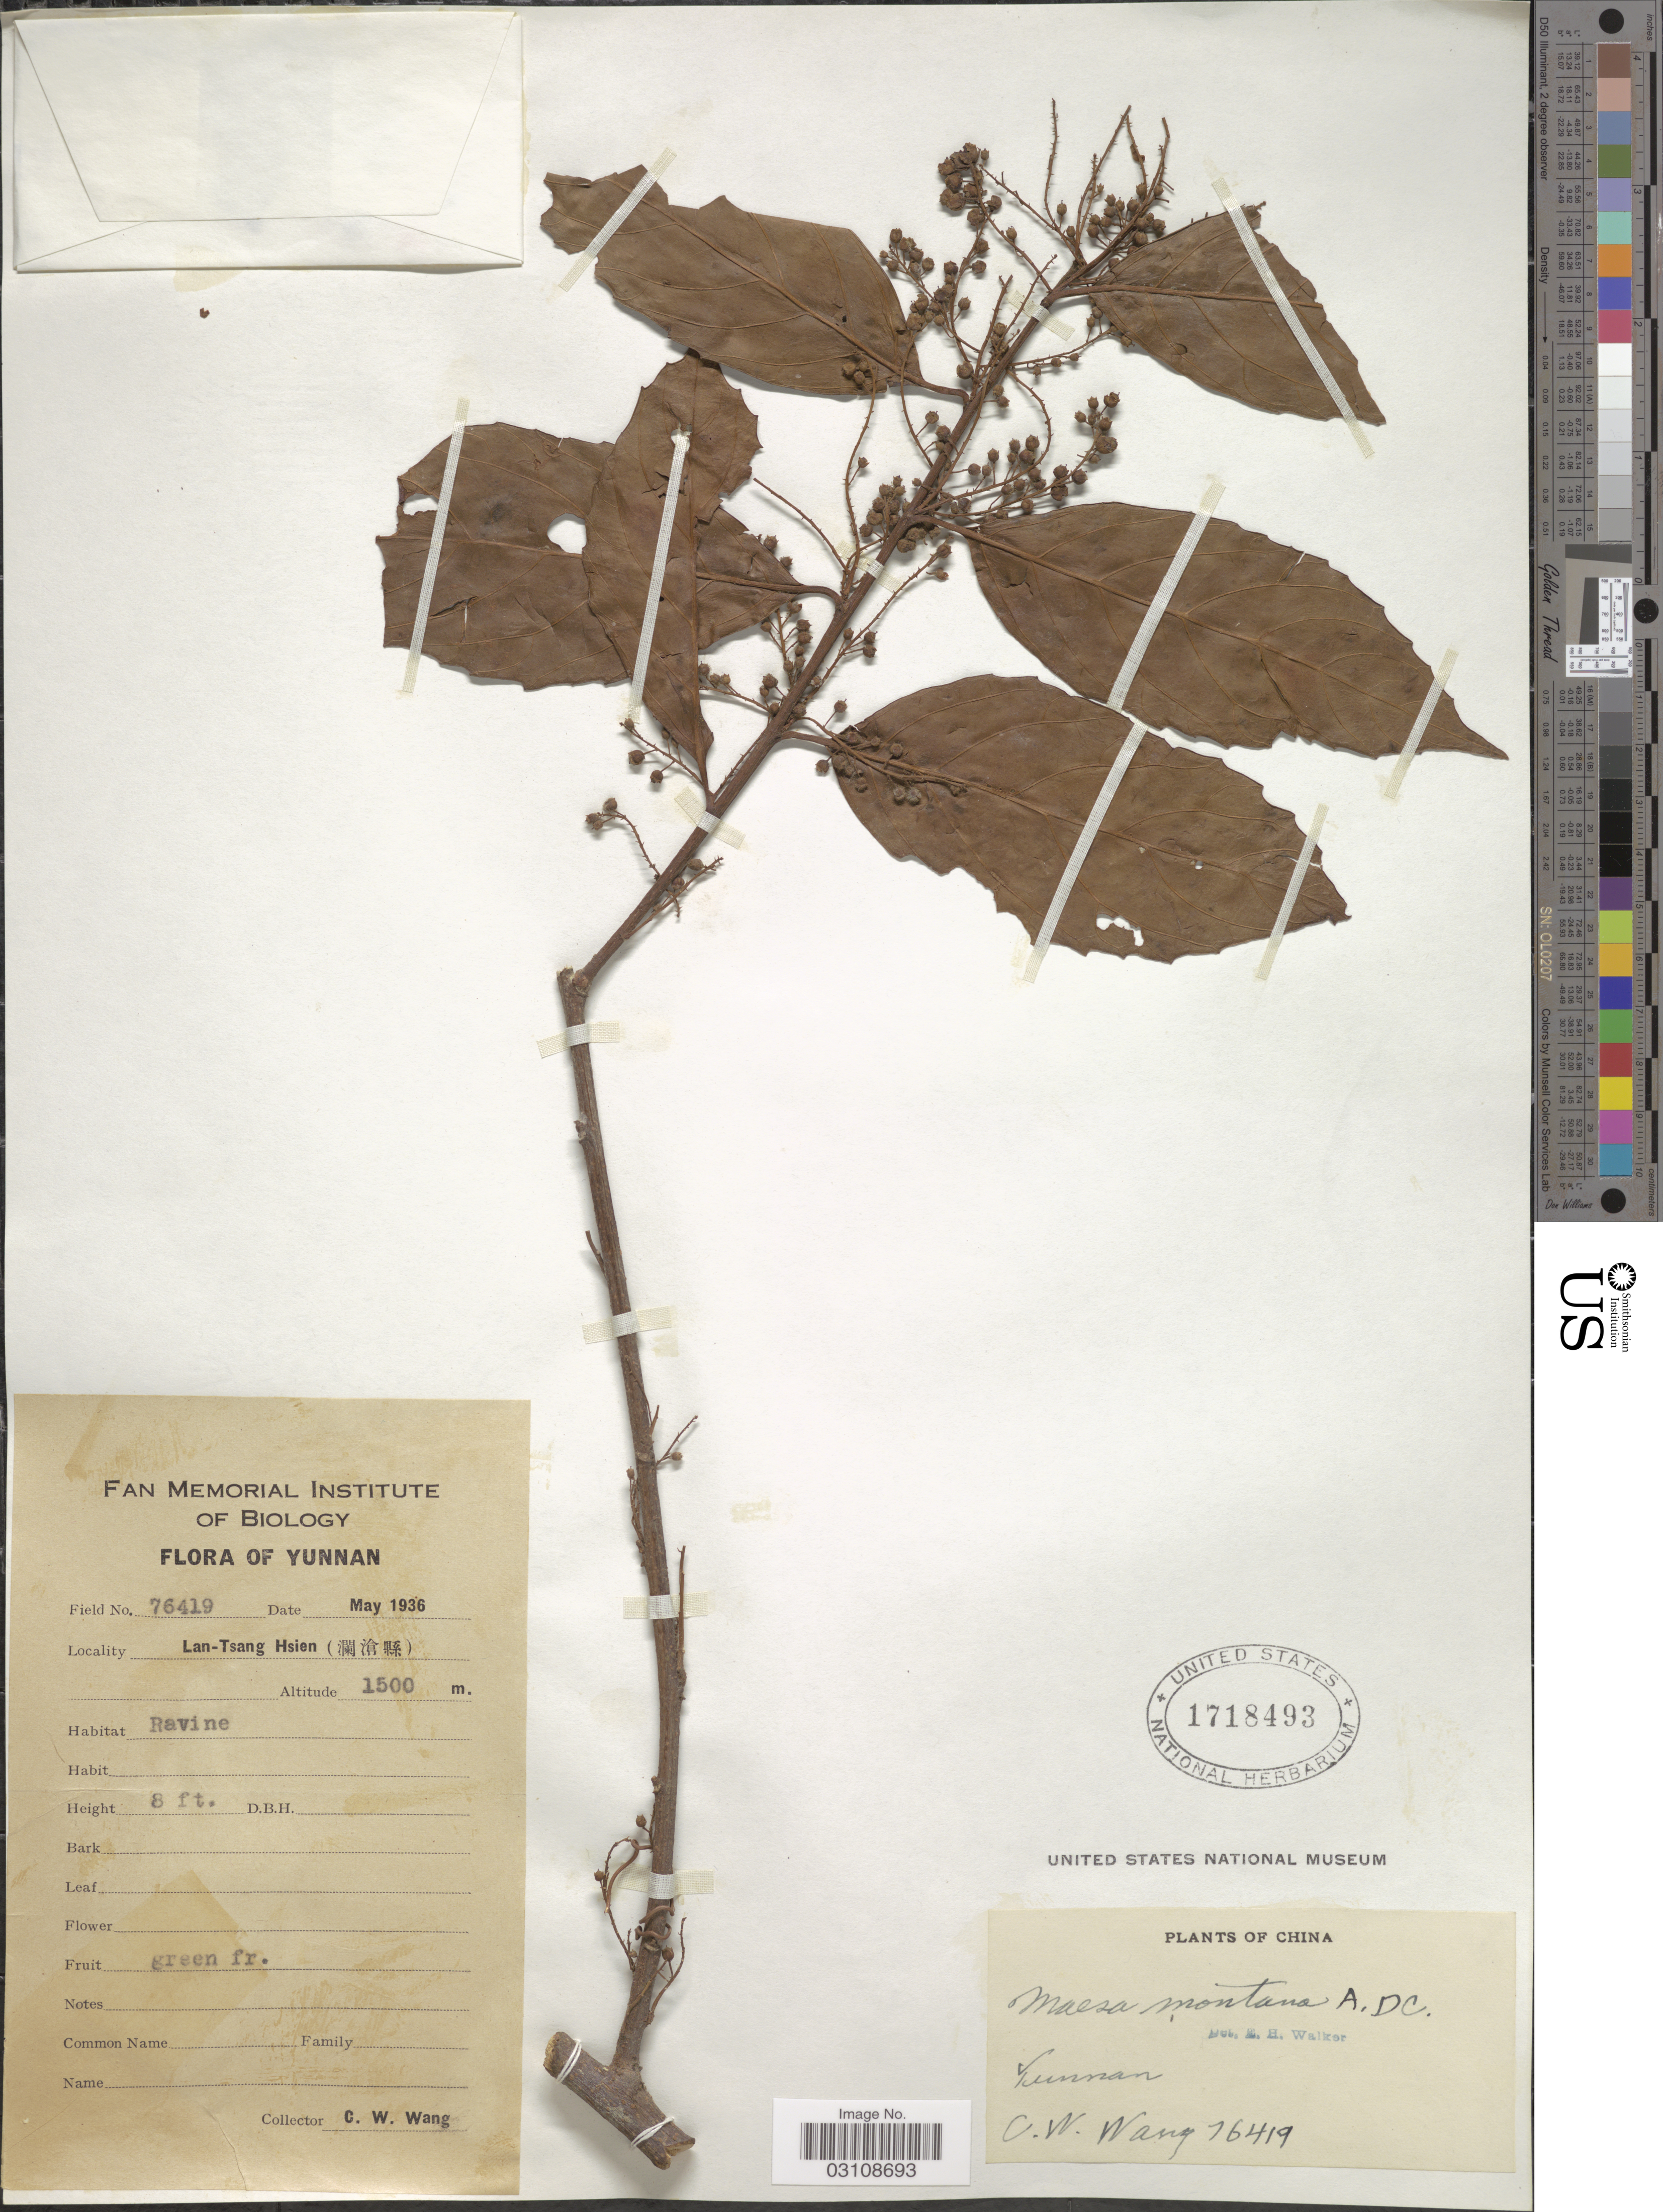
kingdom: Plantae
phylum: Tracheophyta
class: Magnoliopsida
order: Ericales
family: Primulaceae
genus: Maesa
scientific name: Maesa montana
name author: A. DC.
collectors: C. W. Wang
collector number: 76419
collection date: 1936-05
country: China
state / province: Yunnan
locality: Lang-Tsang Hsien.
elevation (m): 1500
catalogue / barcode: US 1718493